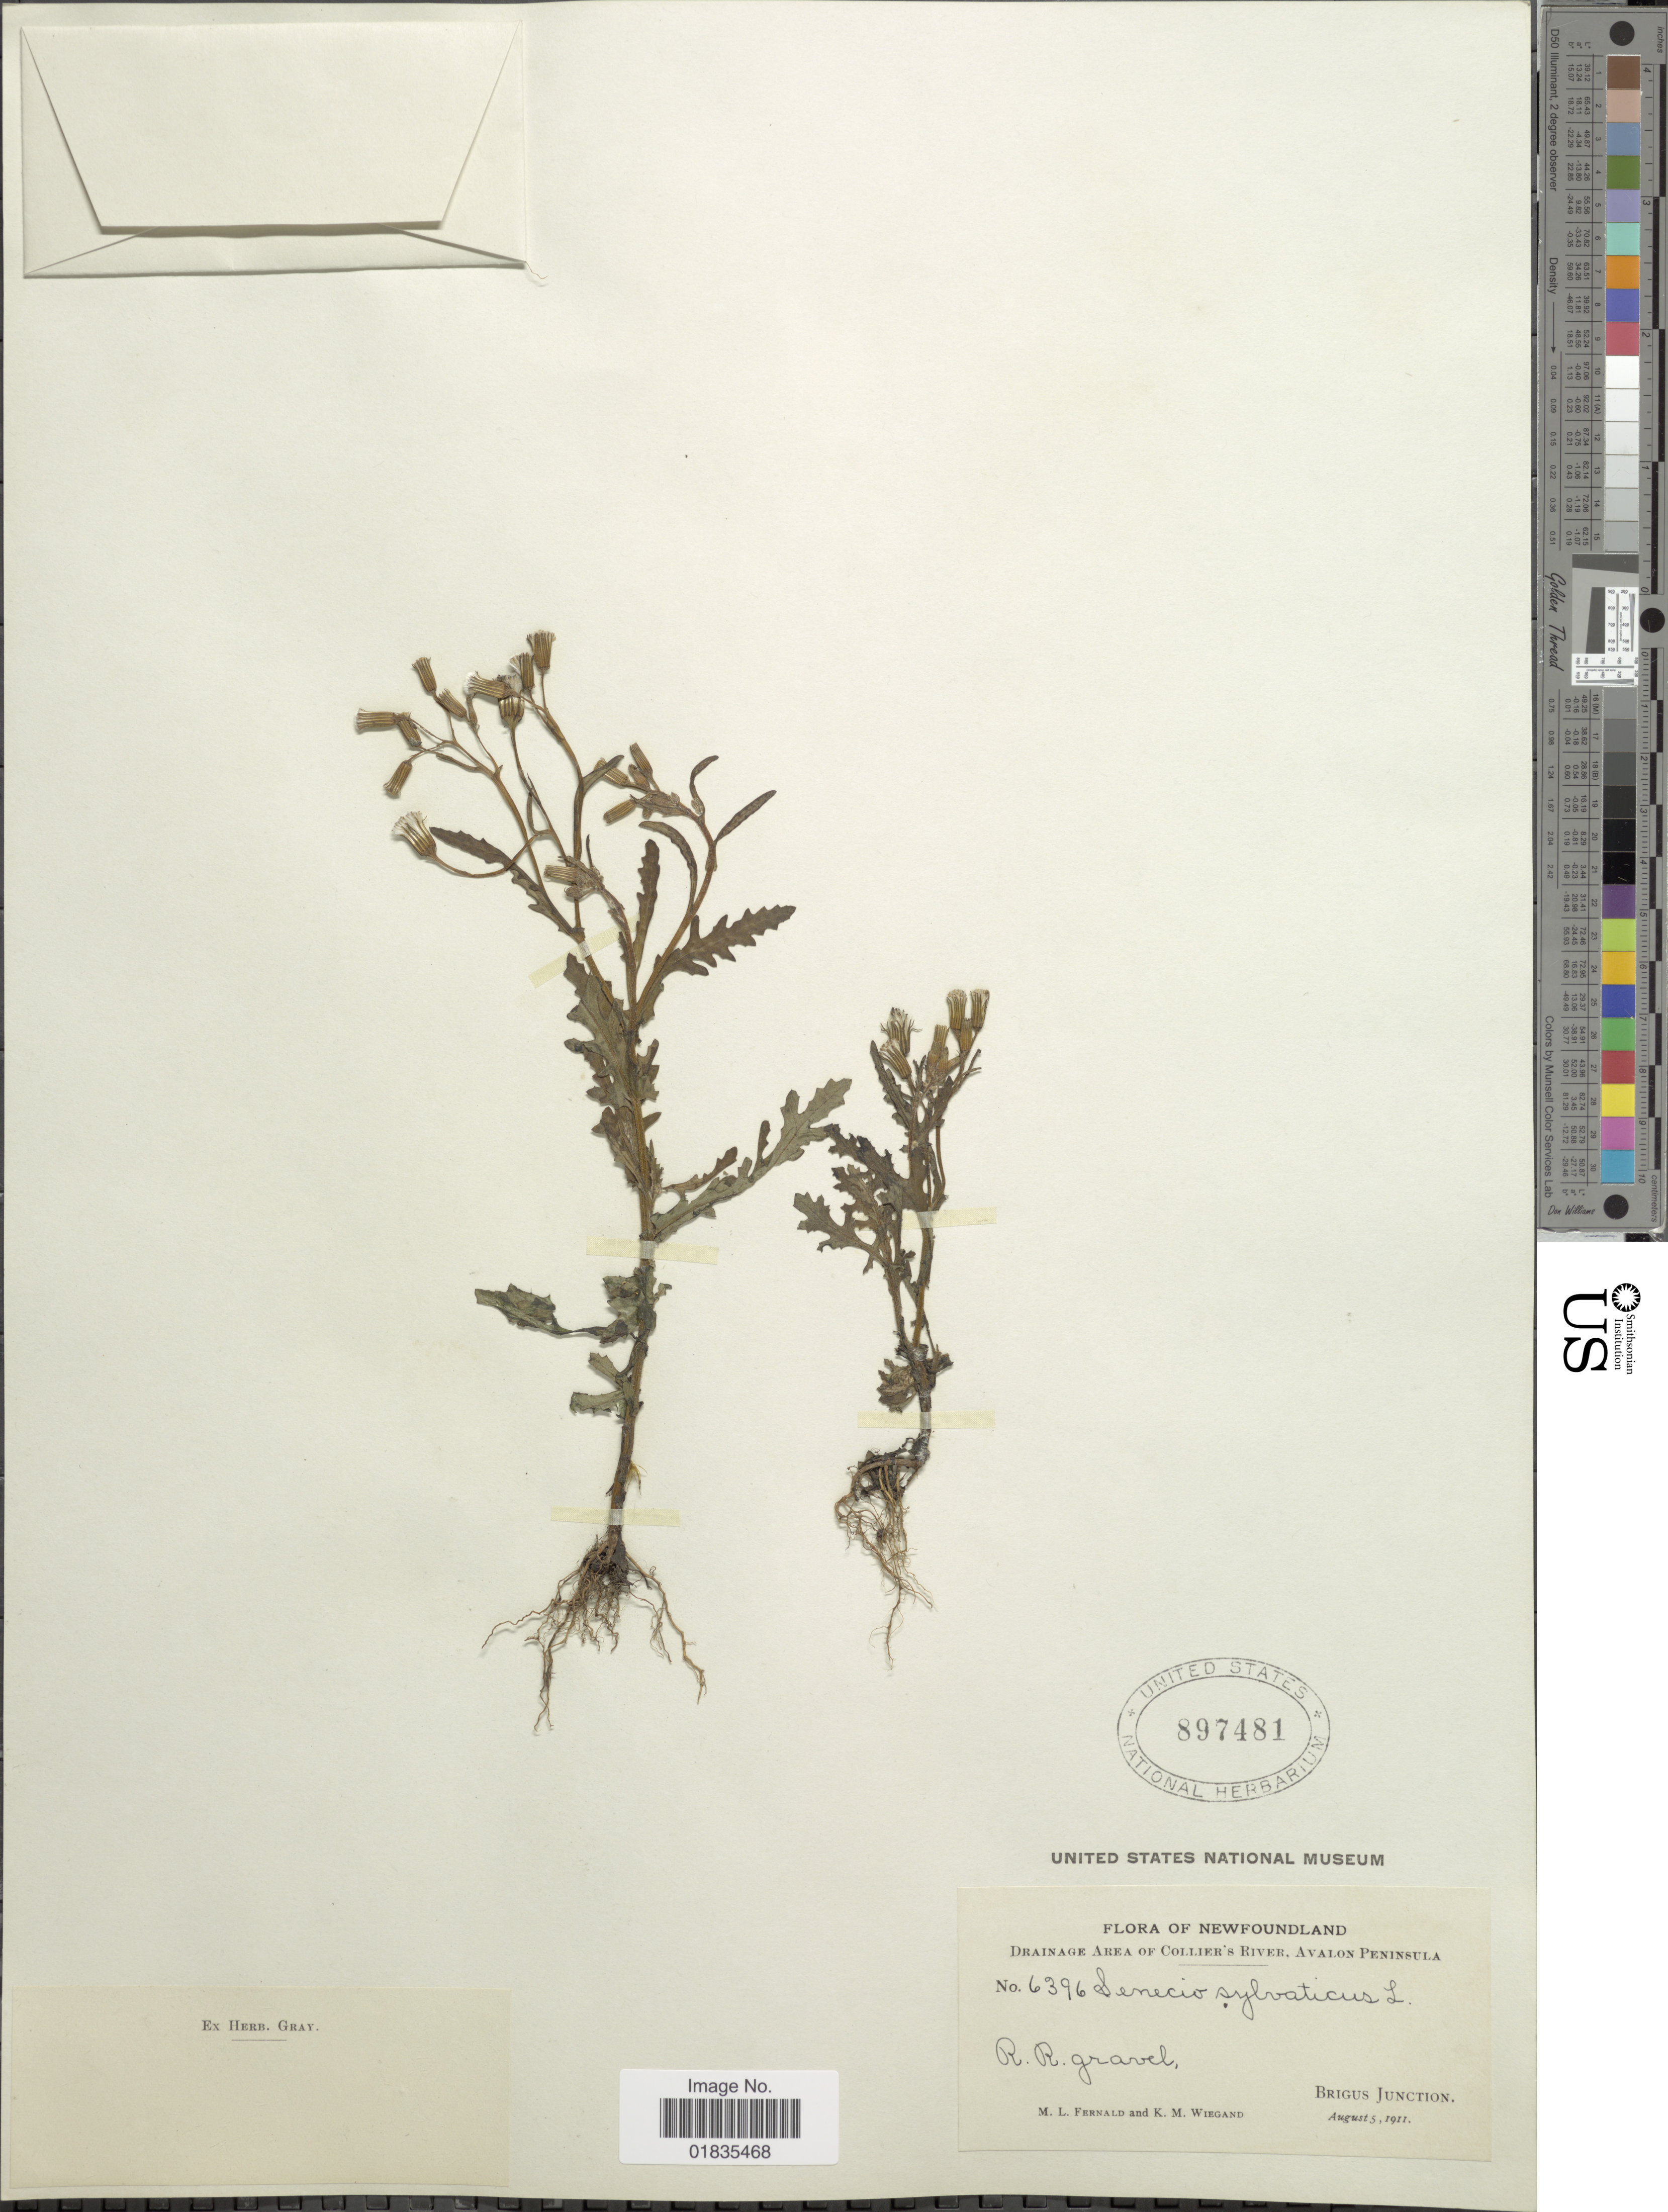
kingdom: Plantae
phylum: Tracheophyta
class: Magnoliopsida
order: Asterales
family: Asteraceae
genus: Senecio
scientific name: Senecio sylvaticus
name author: L.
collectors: M. L. Fernald & K. M. Wiegand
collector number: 6396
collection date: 1911-08-05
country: Canada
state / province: Newfoundland and Labrador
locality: Drainage Area of Collier's River, Avalon Peninsula, Birgus Junction.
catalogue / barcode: US 897481